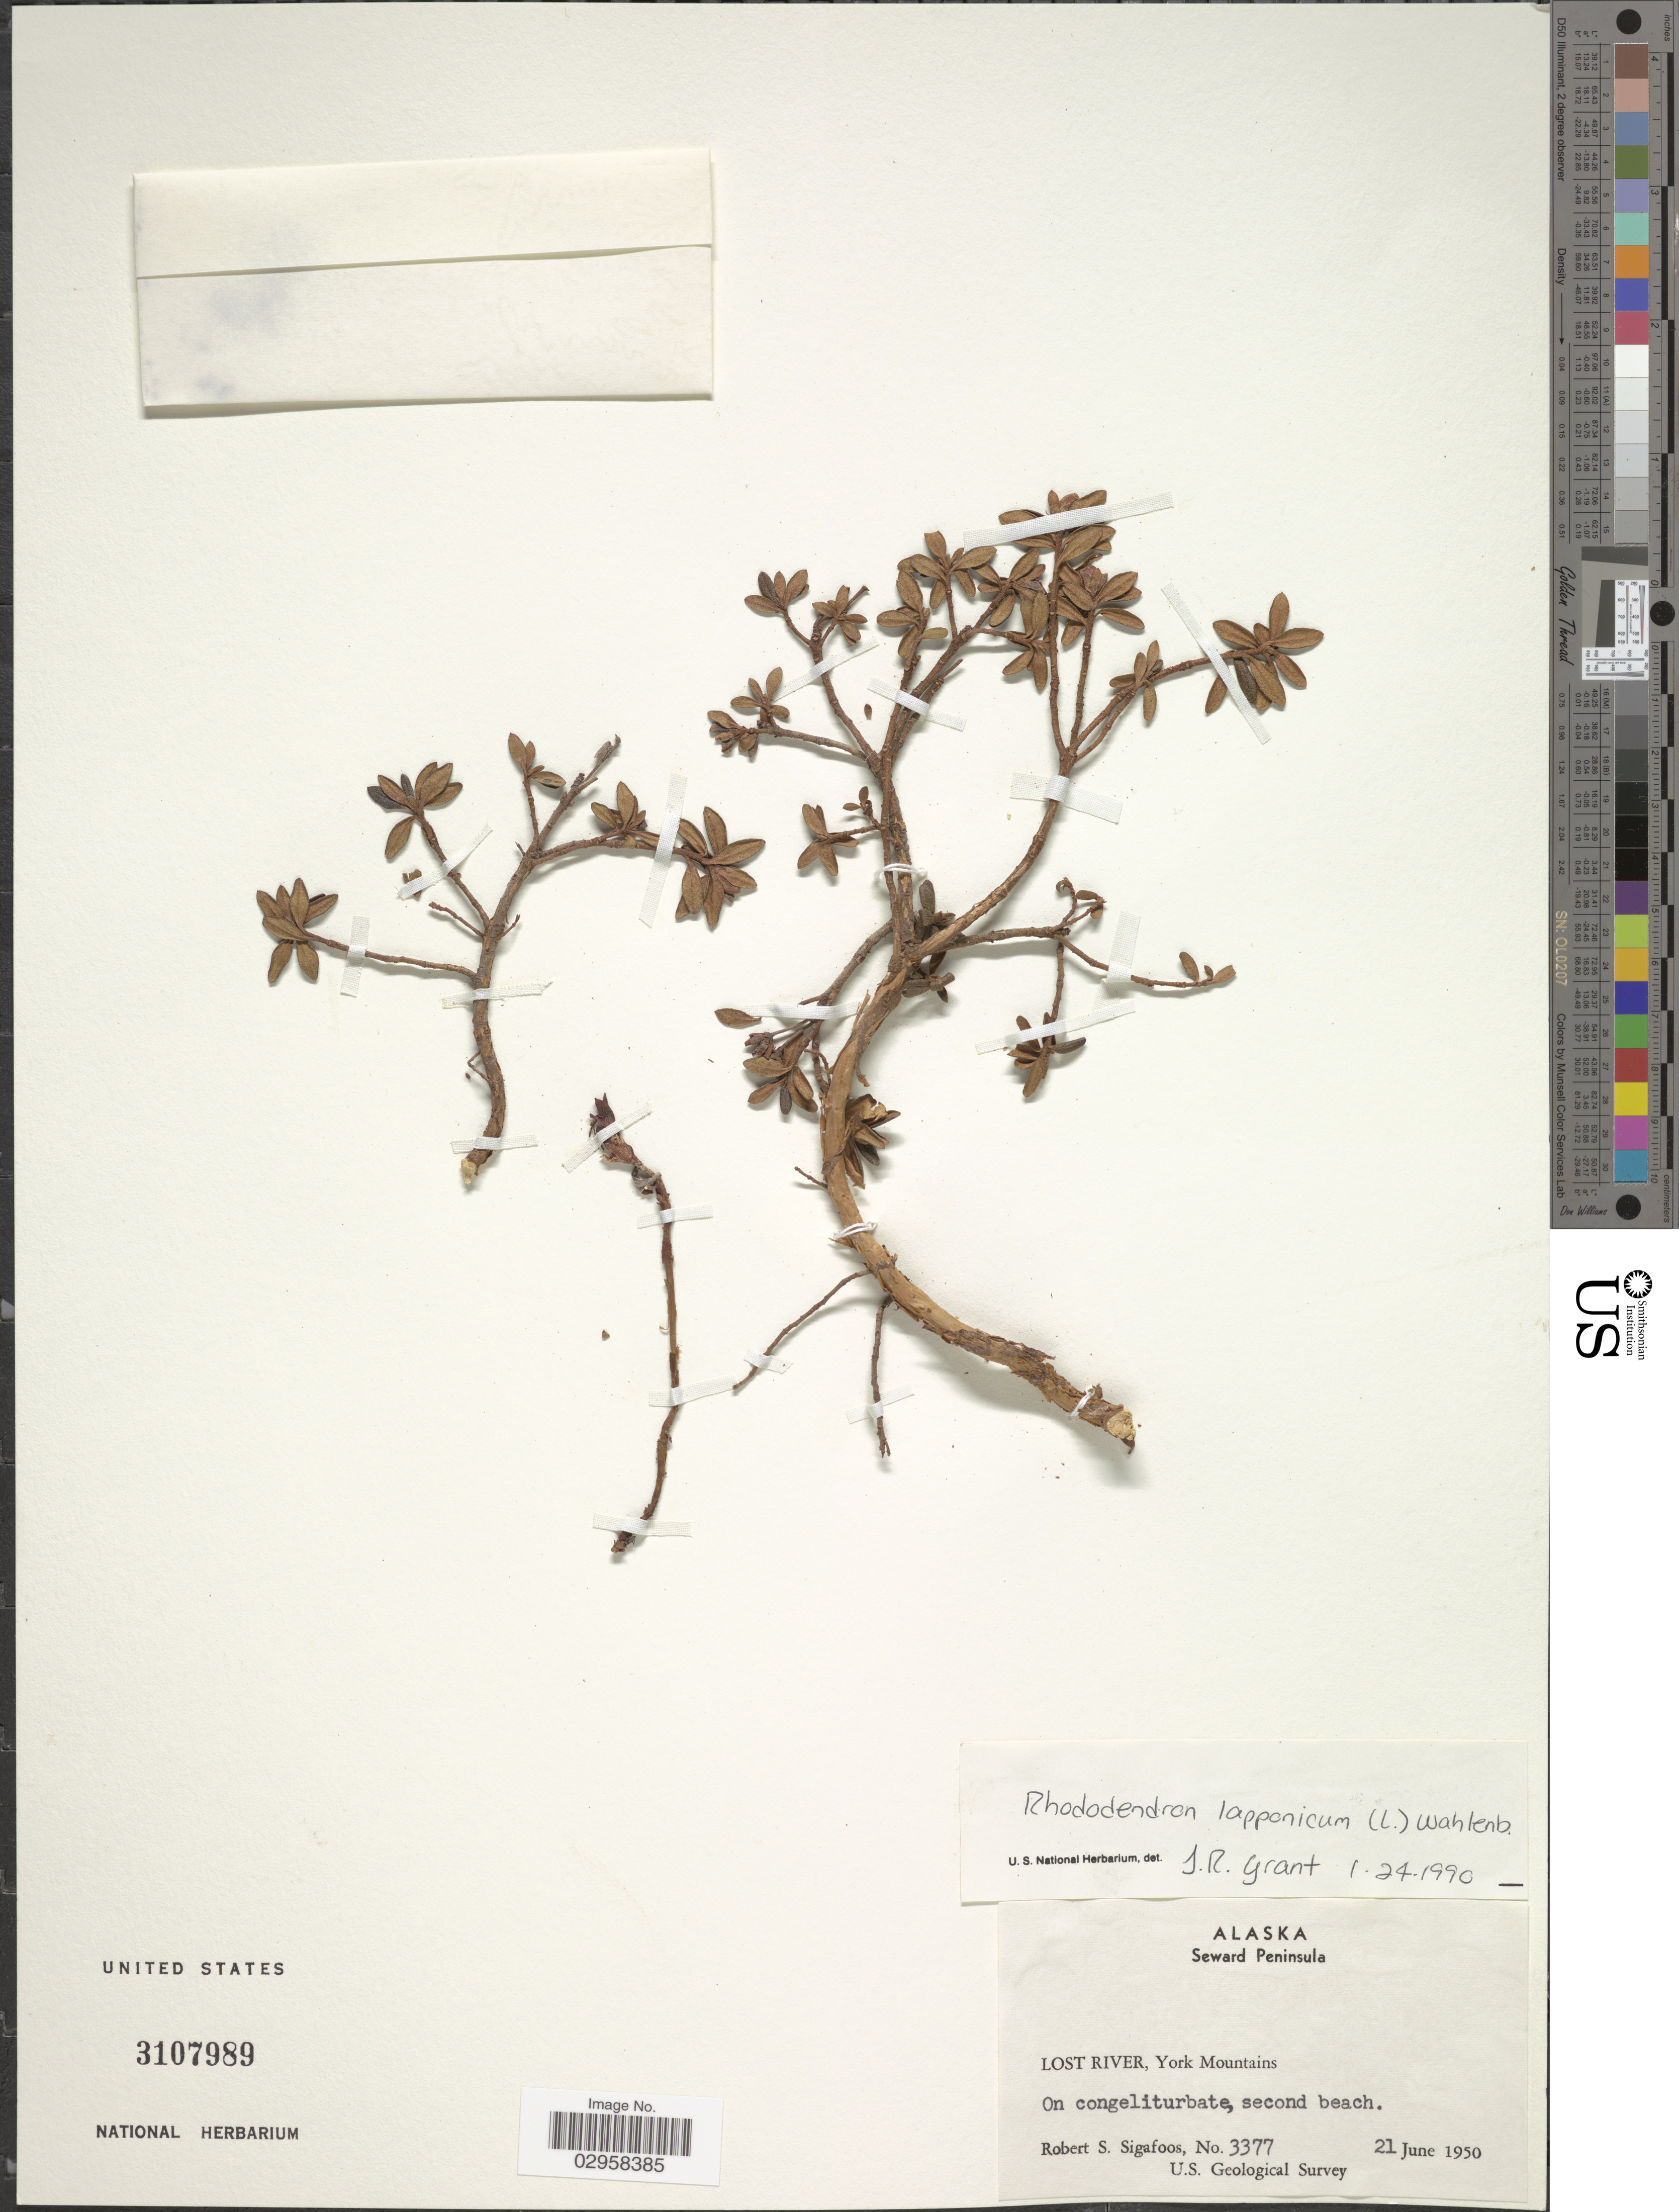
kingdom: Plantae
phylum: Tracheophyta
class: Magnoliopsida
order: Ericales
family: Ericaceae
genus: Rhododendron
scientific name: Rhododendron lapponicum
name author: (L.) Wahlenb.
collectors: R. Sigafoos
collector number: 3377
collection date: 1950-06-21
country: United States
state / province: Alaska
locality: Seward Peninsula. Lost River, York Mountains. On congeliturbate, second beach.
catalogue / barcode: US 3107989